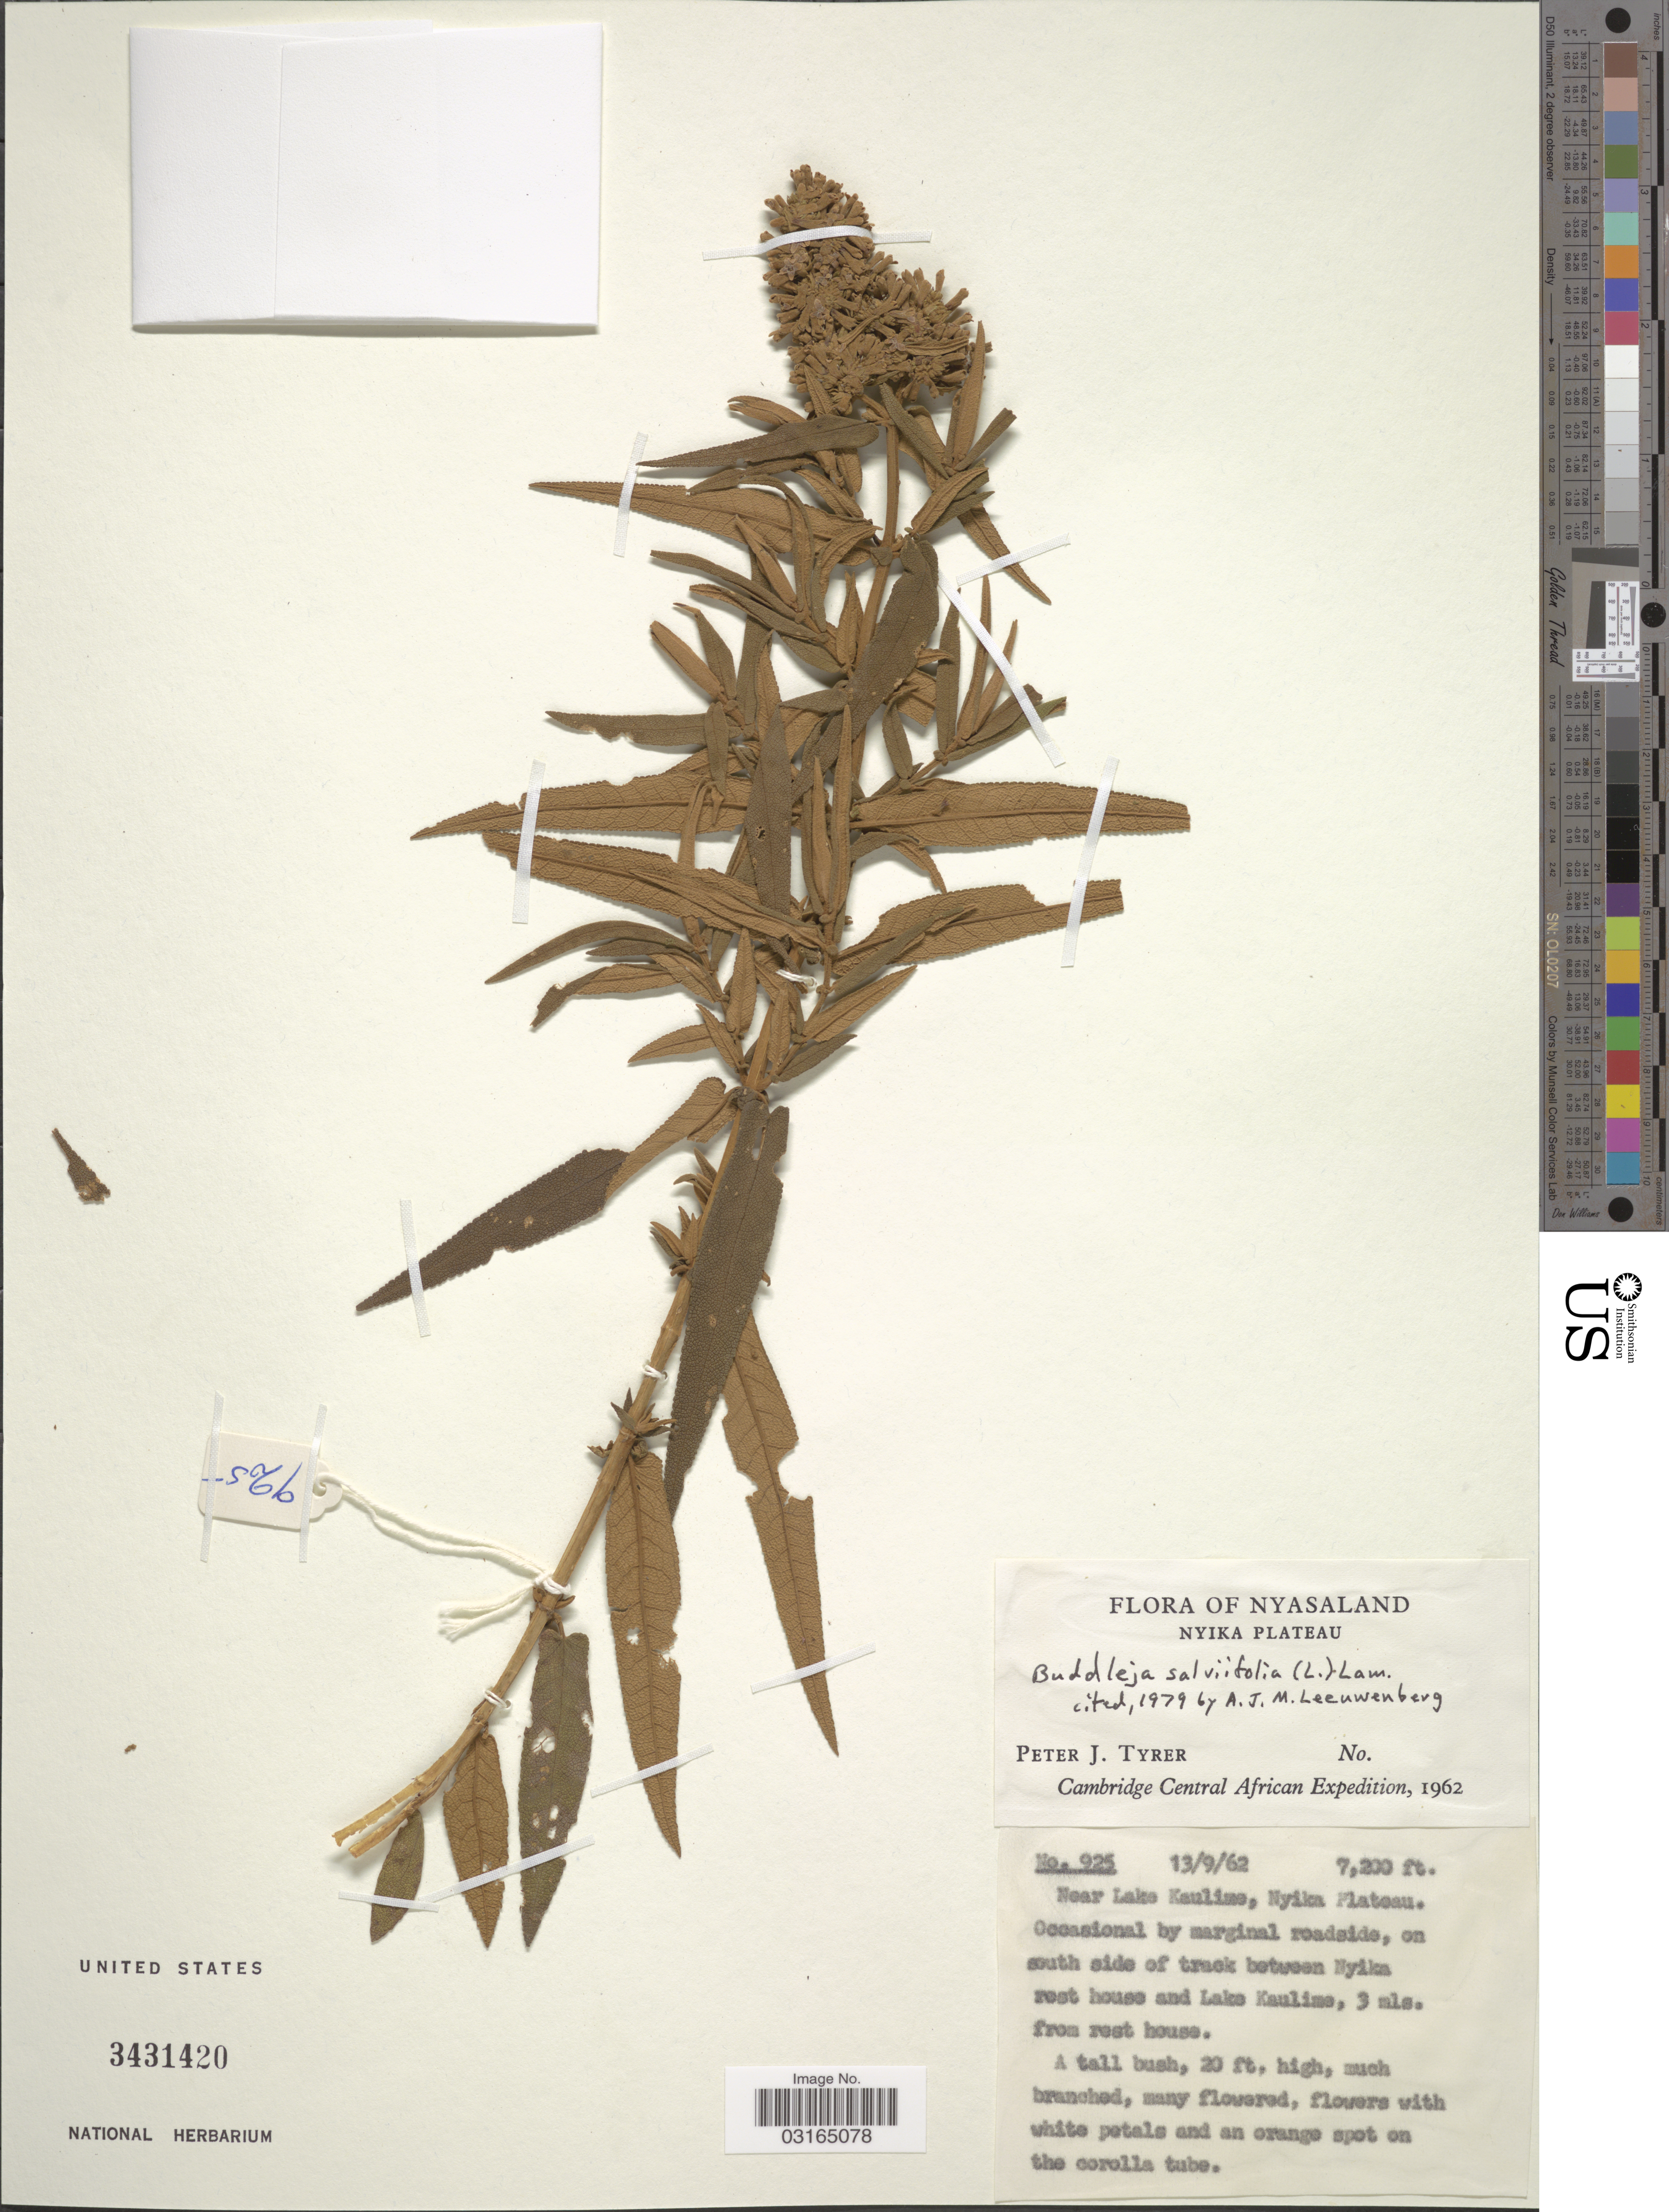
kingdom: Plantae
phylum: Tracheophyta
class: Magnoliopsida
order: Lamiales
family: Scrophulariaceae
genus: Buddleja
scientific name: Buddleja salviifolia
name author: (L.) Lam.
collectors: P. Tyrer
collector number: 925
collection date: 1962-09-13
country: Malawi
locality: Nyasaland. Nyika Plateau. Near Lake Kauline. On south side of track between Nyika rest house and Lake Kauline, 3 mls. from rest house.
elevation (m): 2195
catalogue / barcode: US 3431420